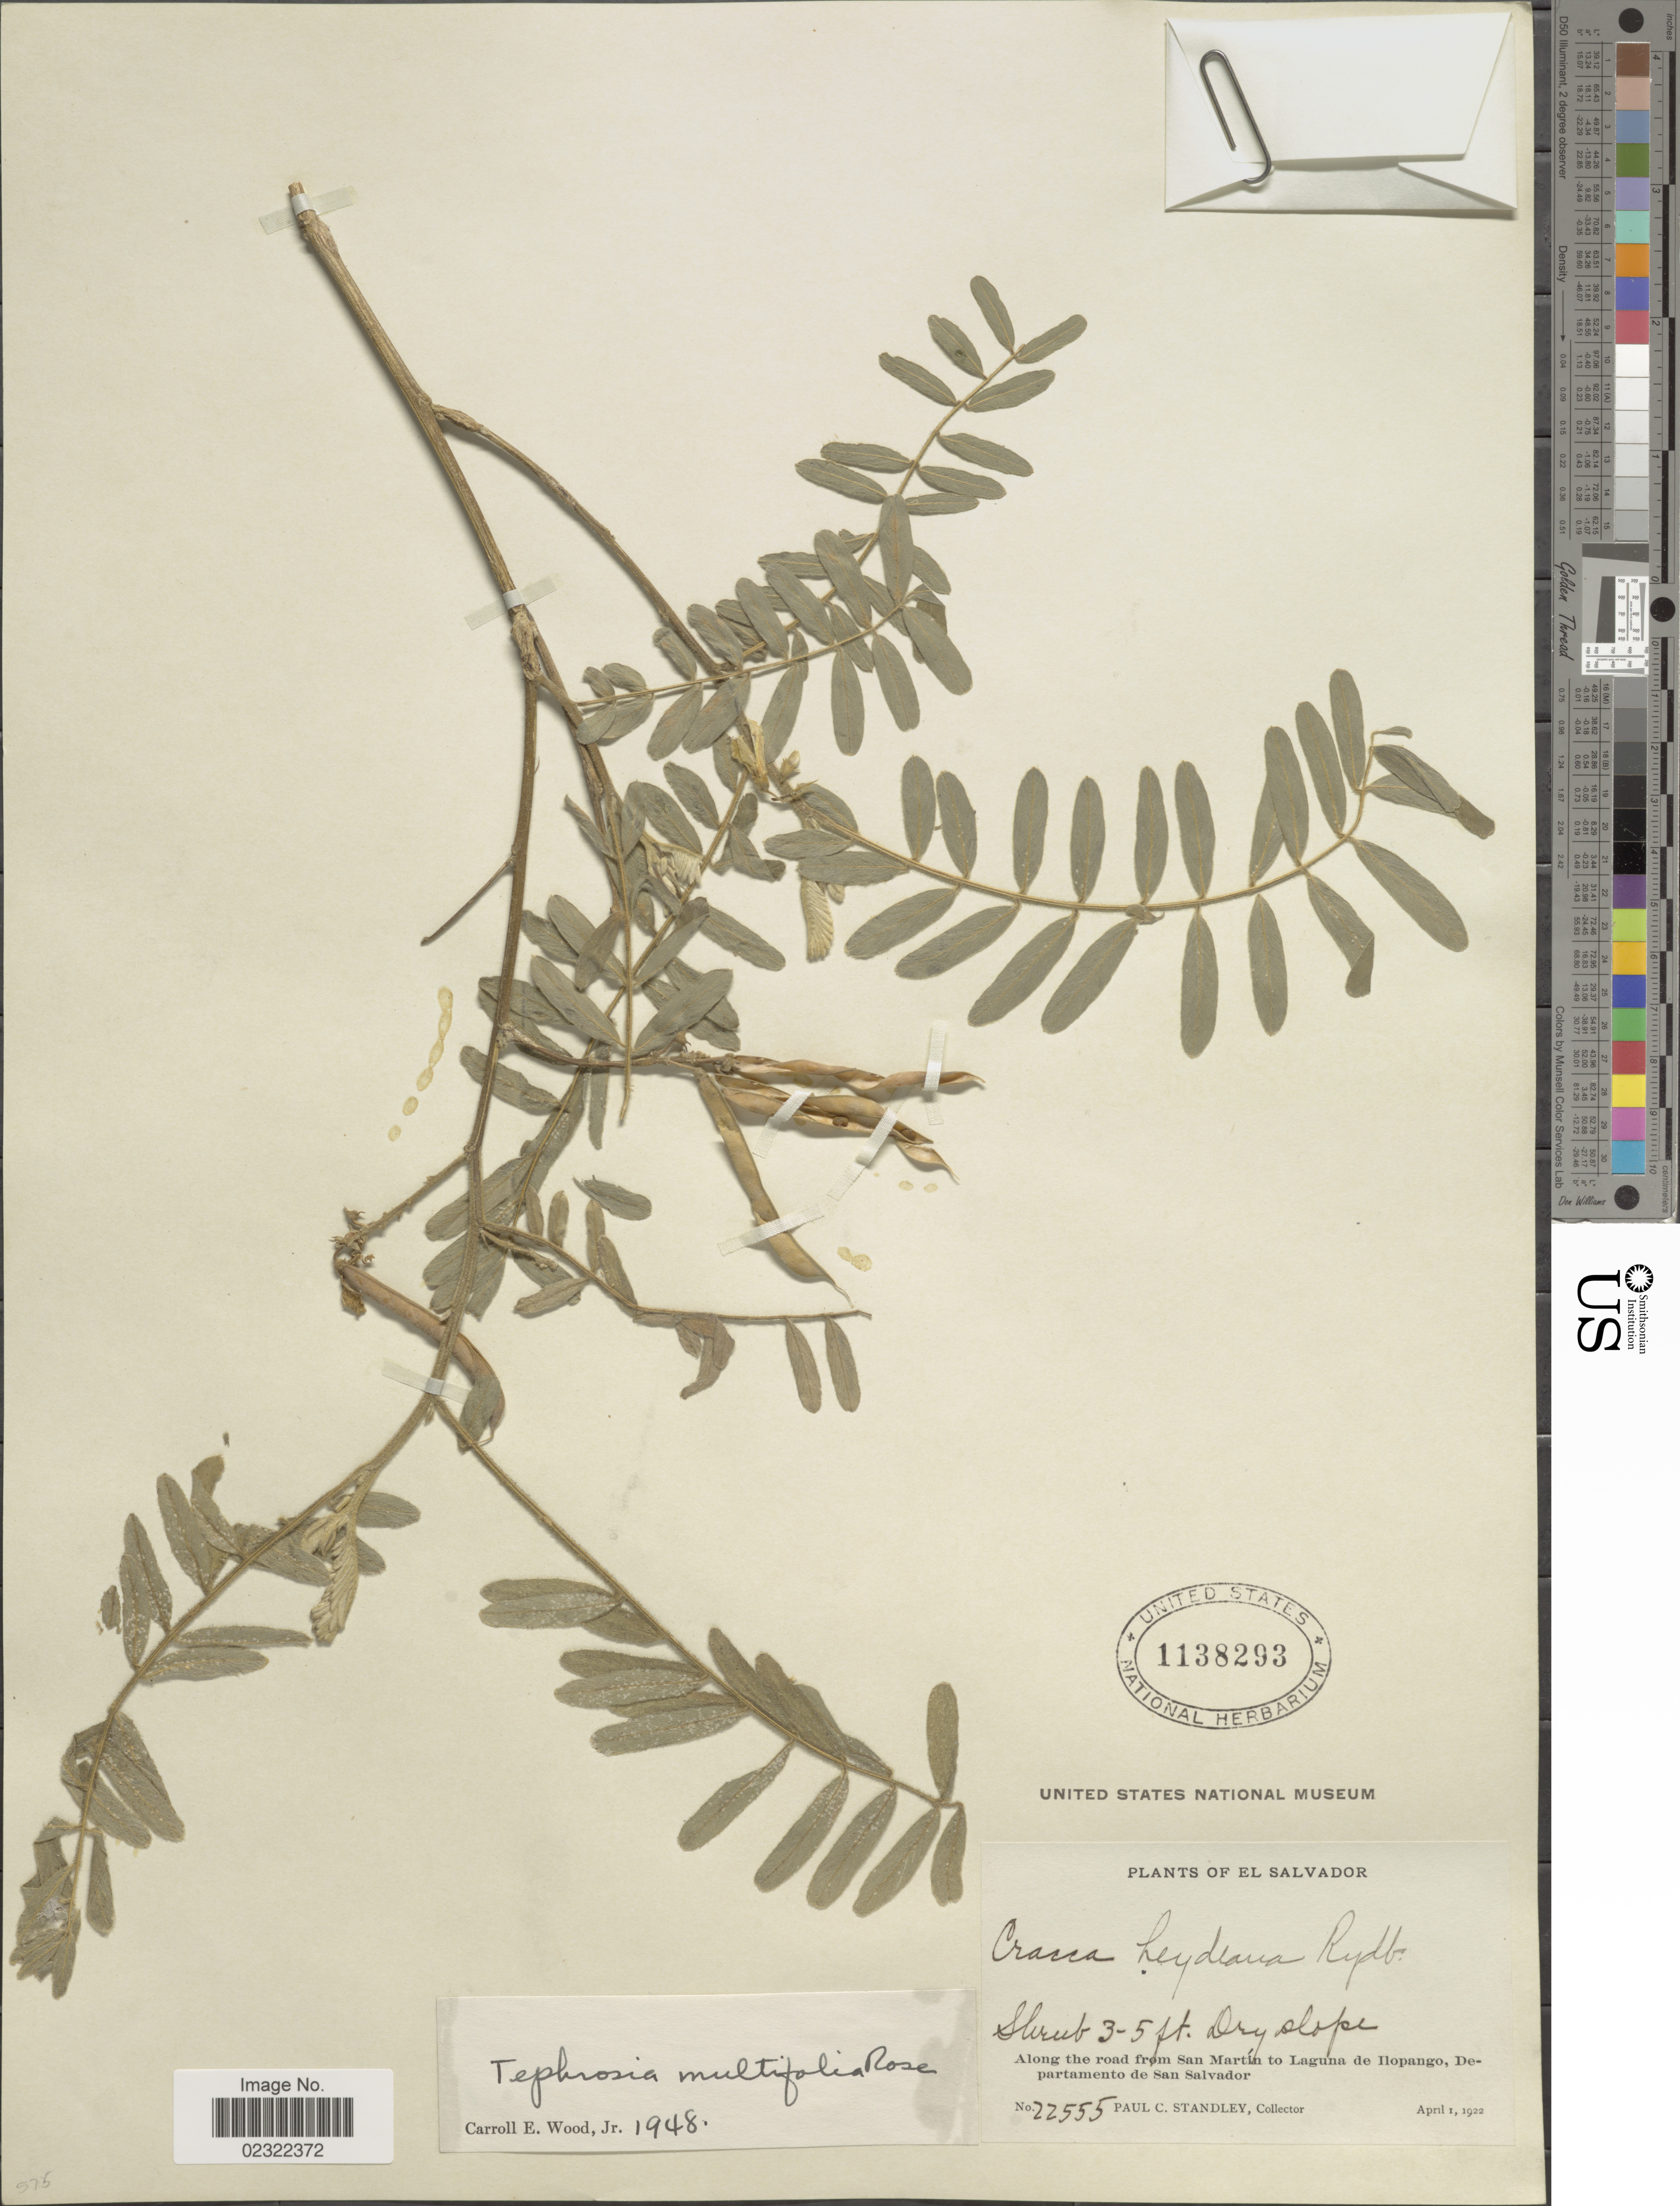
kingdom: Plantae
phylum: Tracheophyta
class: Magnoliopsida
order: Fabales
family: Fabaceae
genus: Tephrosia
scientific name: Tephrosia multifolia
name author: Rose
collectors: P. C. Standley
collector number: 22555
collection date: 1922-04-01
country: El Salvador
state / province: San Salvador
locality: Along the road from San Martin to Laguna de Hopango, Departamento de San Salvador.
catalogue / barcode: US 1138293